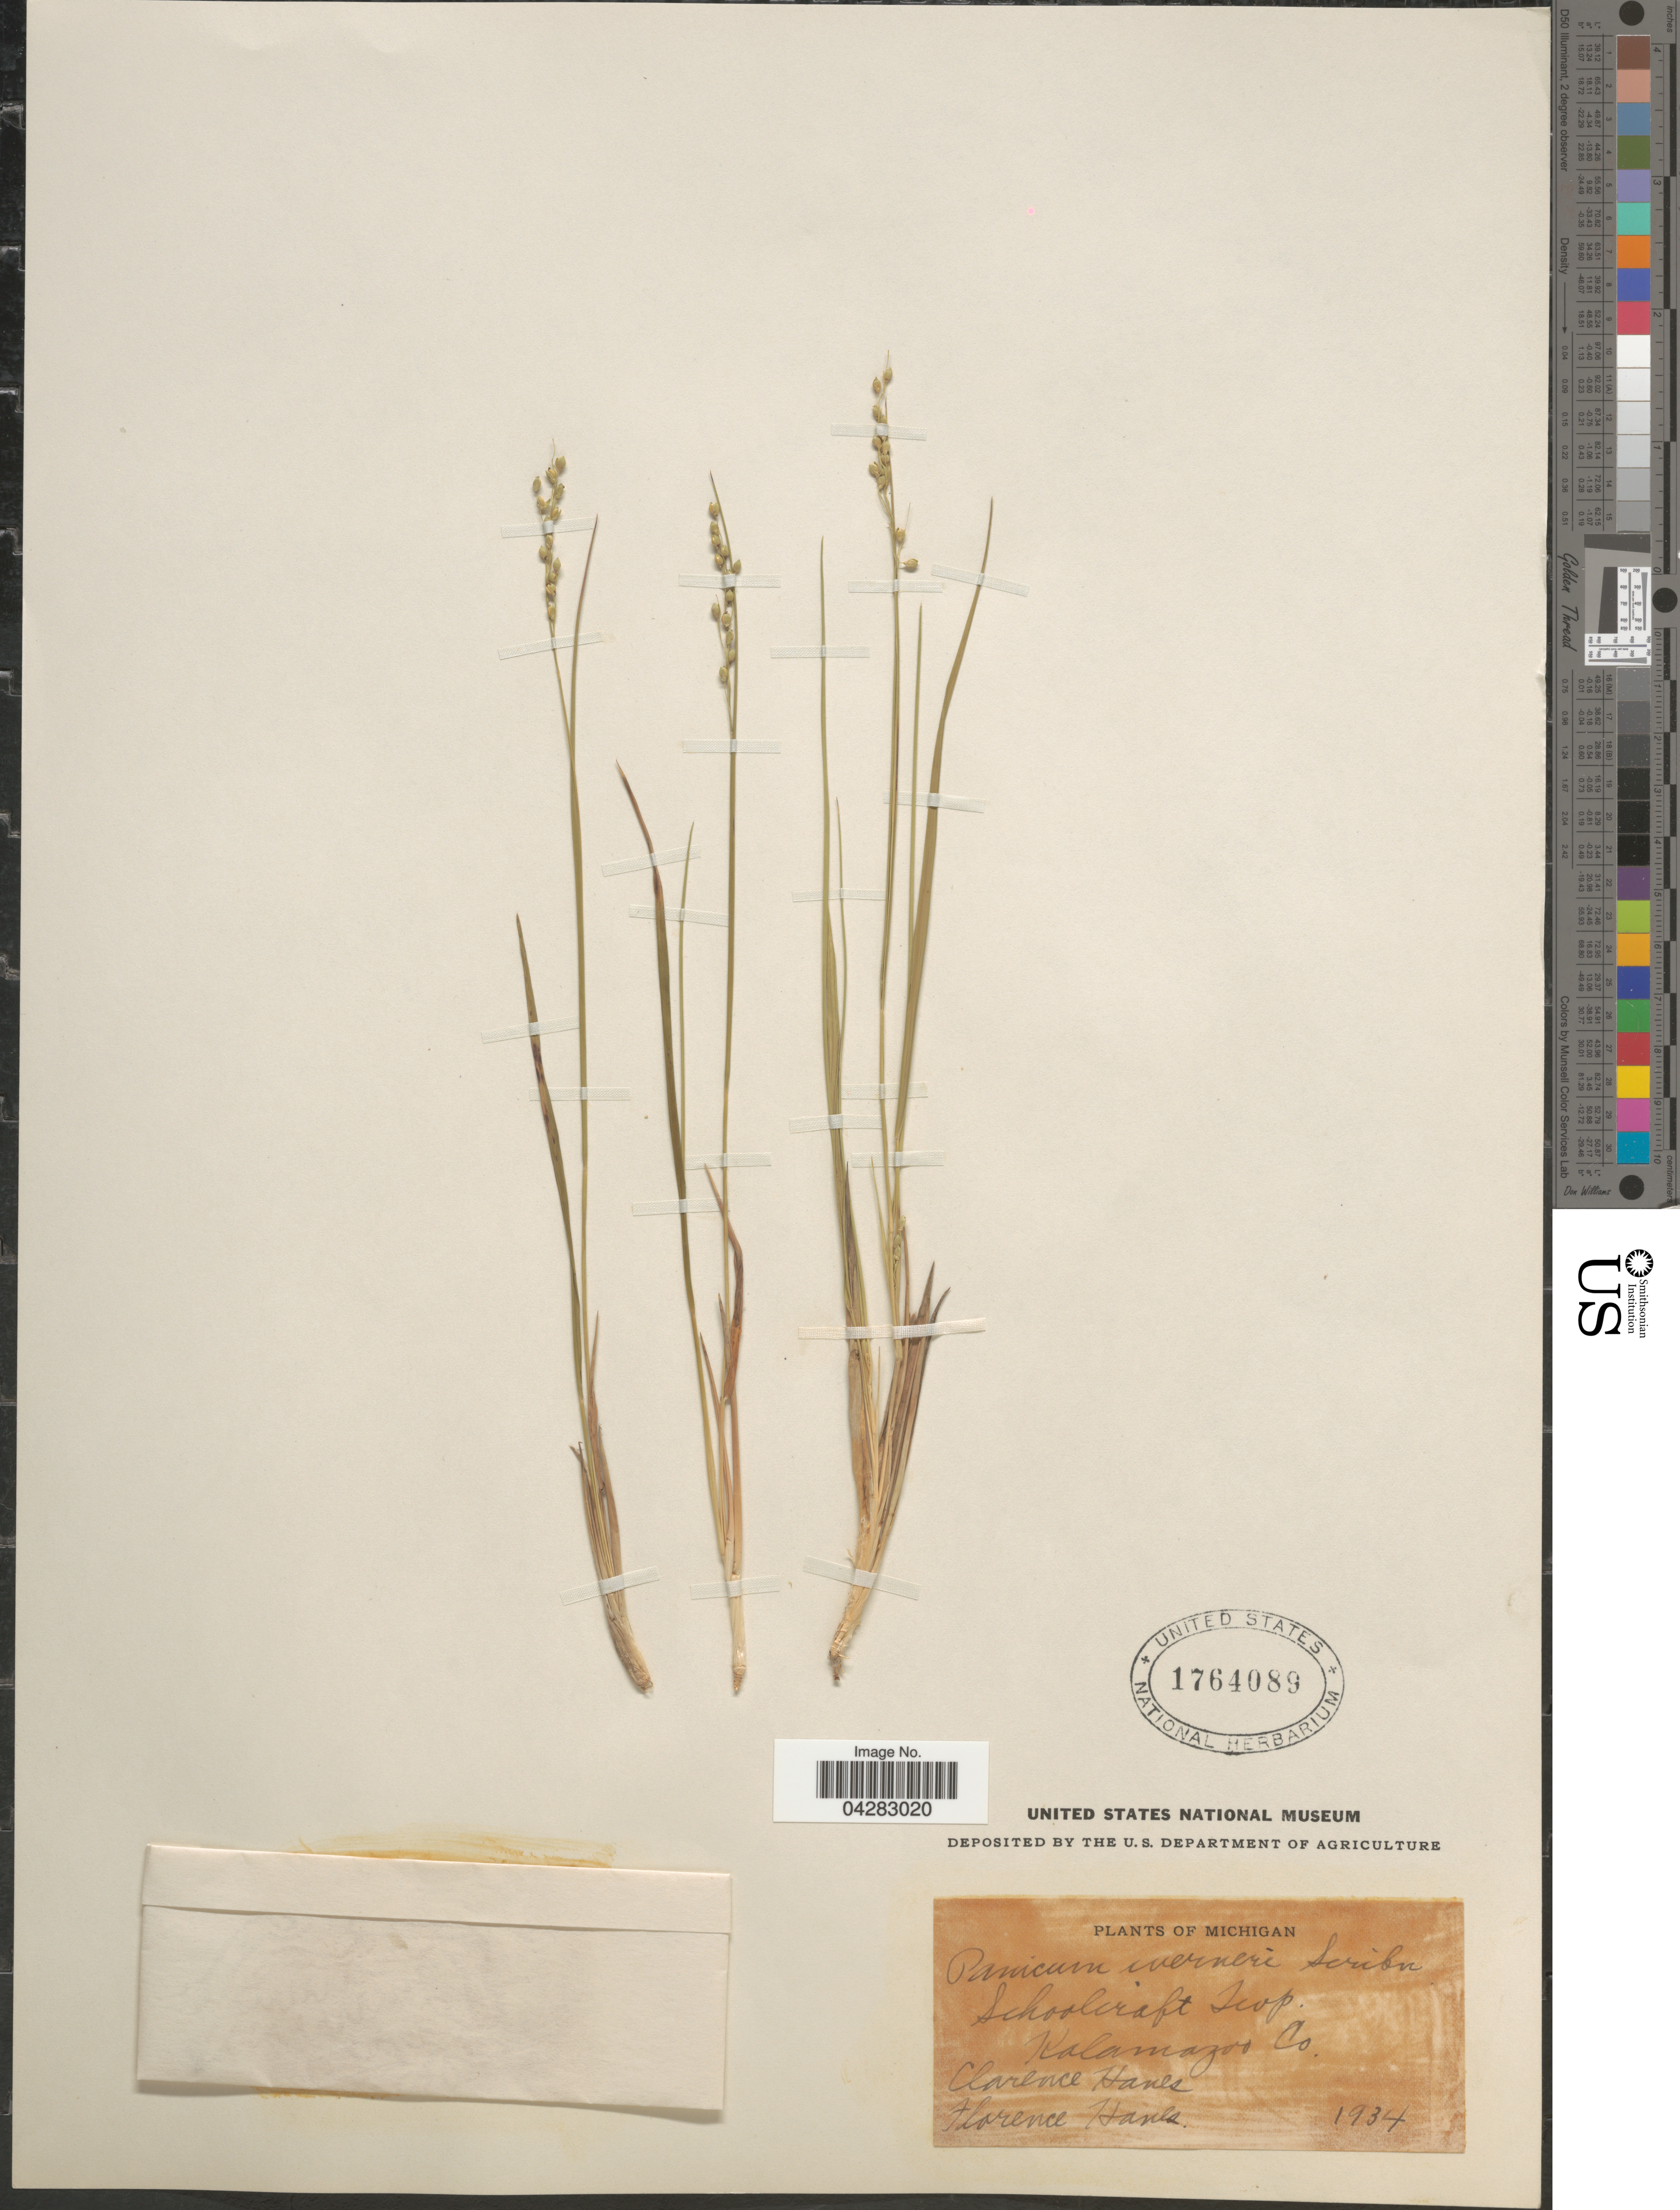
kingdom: Plantae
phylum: Tracheophyta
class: Liliopsida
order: Poales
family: Poaceae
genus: Dichanthelium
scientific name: Dichanthelium linearifolium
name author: (Scribn.) Gould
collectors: C. Hanes & F. Hanes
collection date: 1934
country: United States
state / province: Michigan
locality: Schoolcraft Twp. Kalamazoo Co.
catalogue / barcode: US 1764089